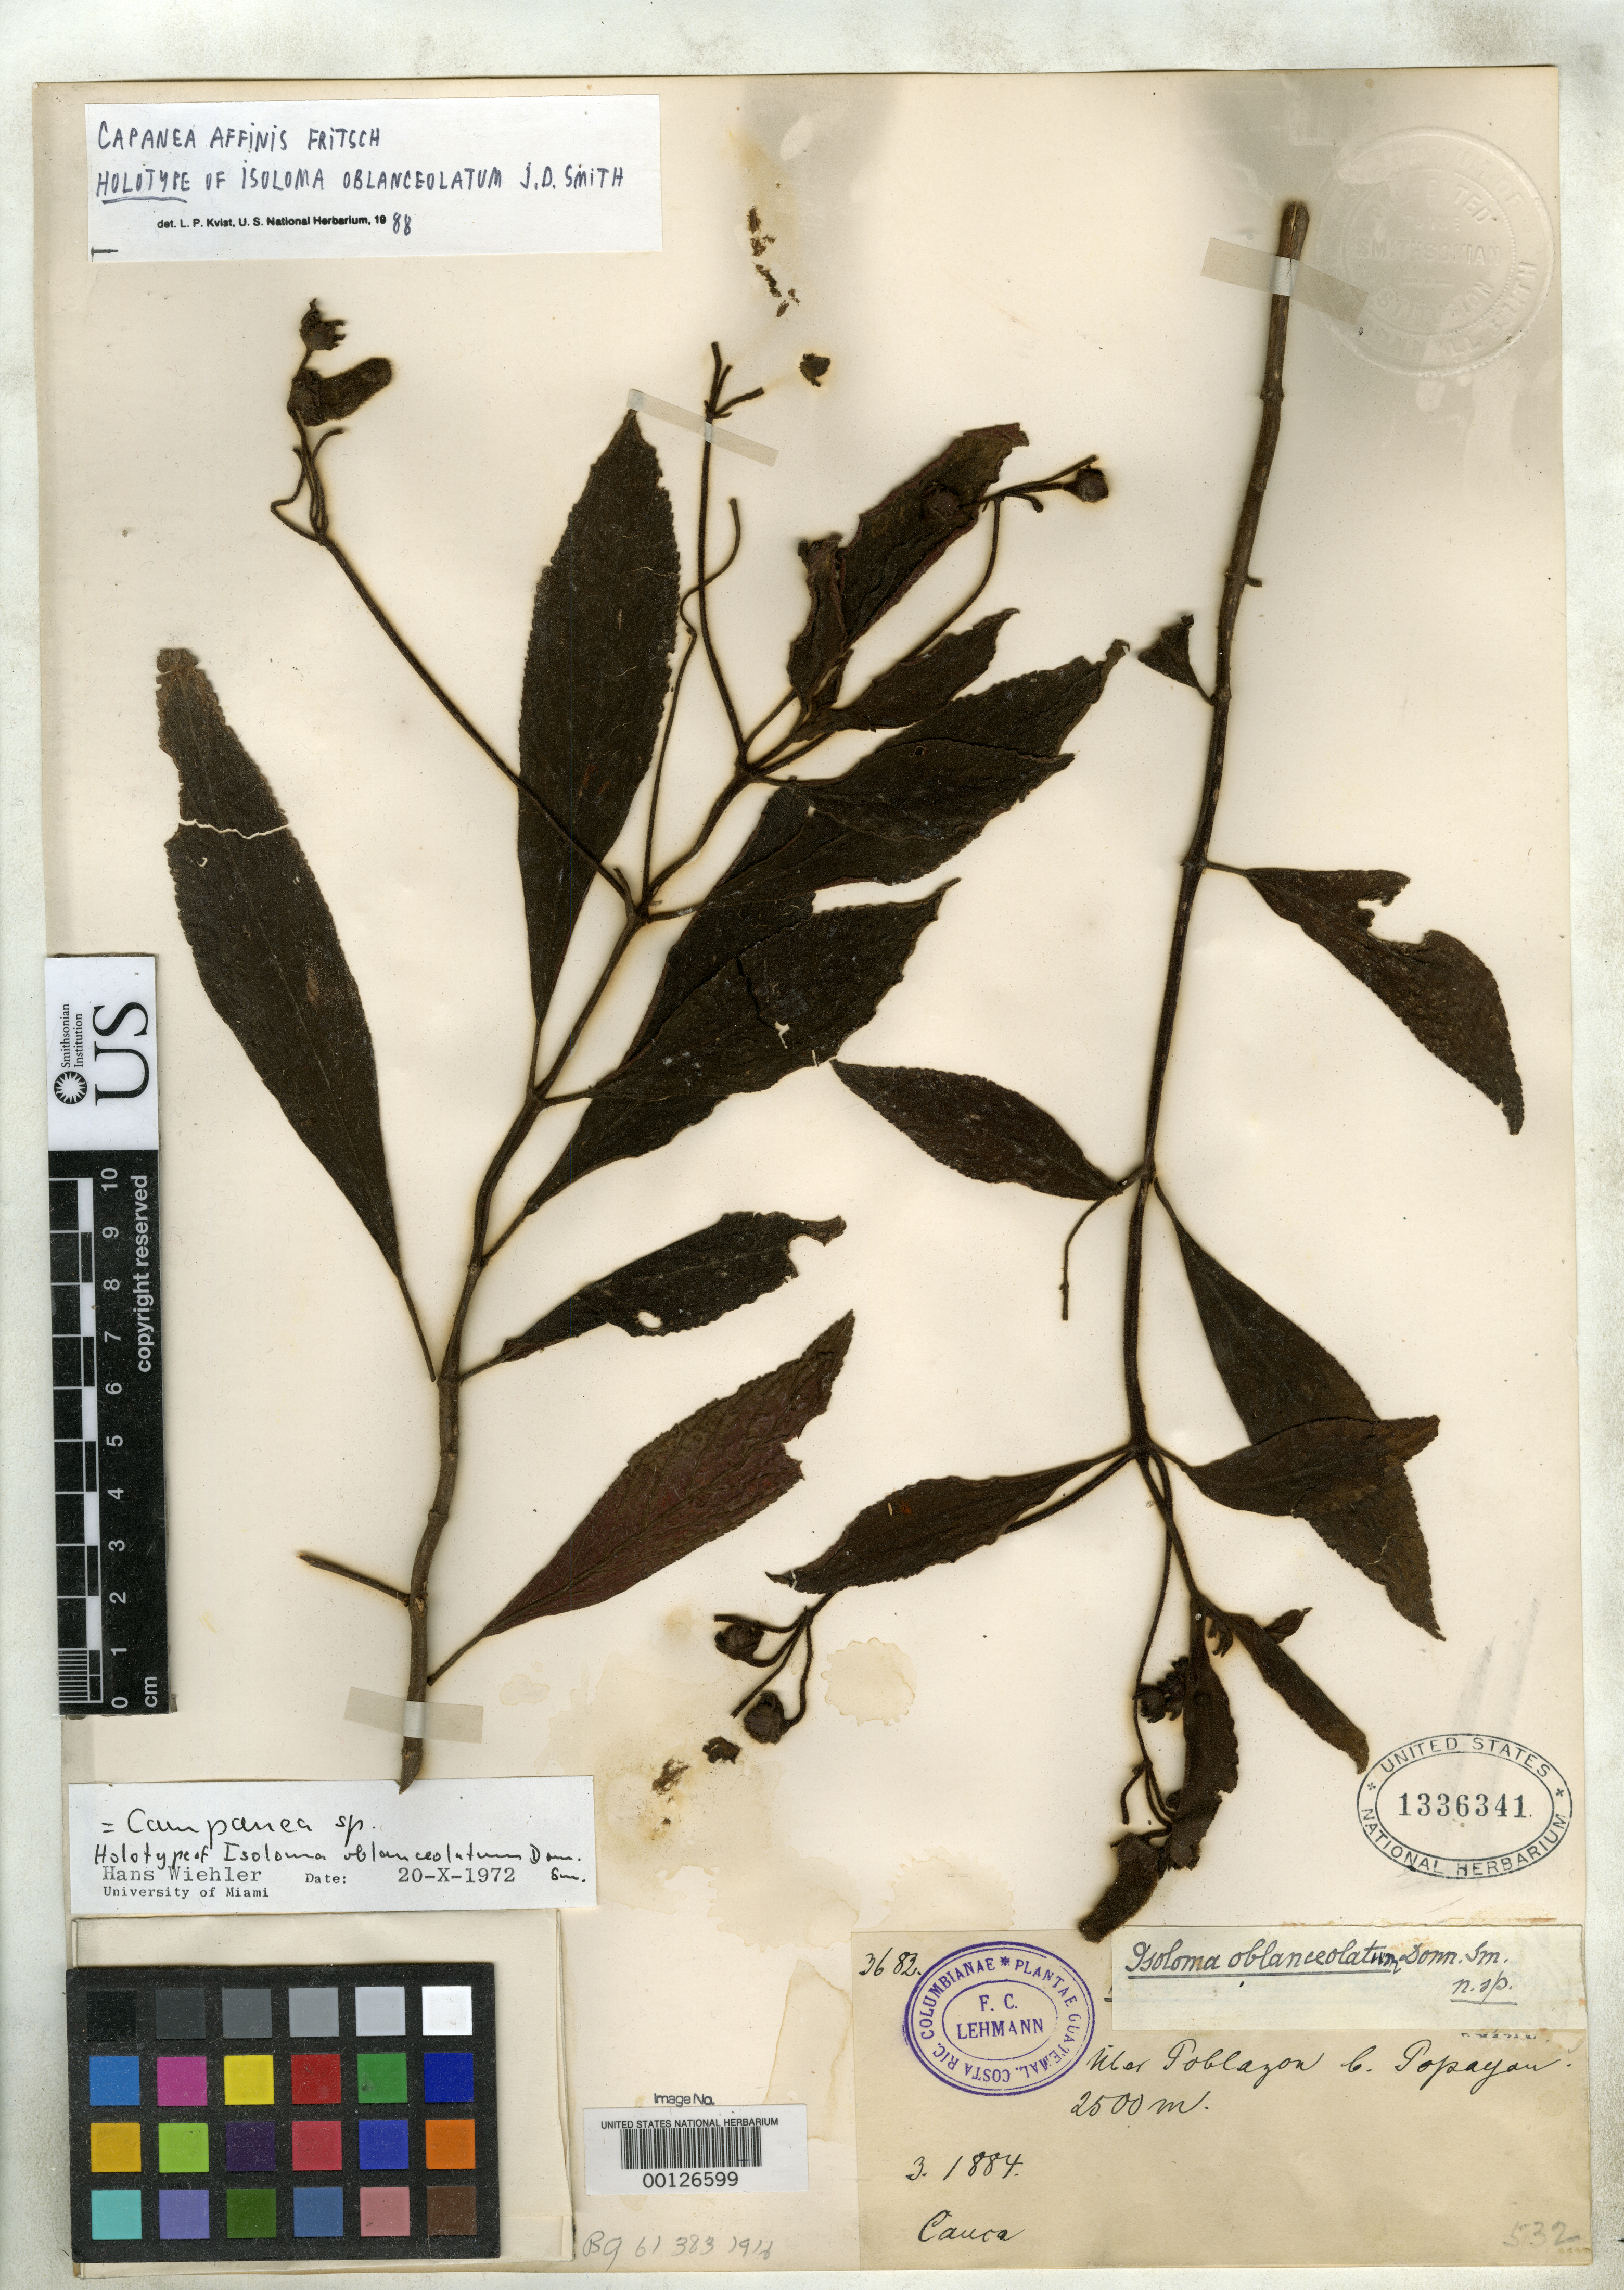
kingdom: Plantae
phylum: Tracheophyta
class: Magnoliopsida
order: Lamiales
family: Gesneriaceae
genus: Isoloma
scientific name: Isoloma oblanceolatum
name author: Donn. Sm.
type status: Holotype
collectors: F. C. Lehmann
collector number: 3682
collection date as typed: Mar 1884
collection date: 1884-03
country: Colombia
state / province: Cauca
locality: Poblazon, Popayan.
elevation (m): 2500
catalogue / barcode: US 1336341